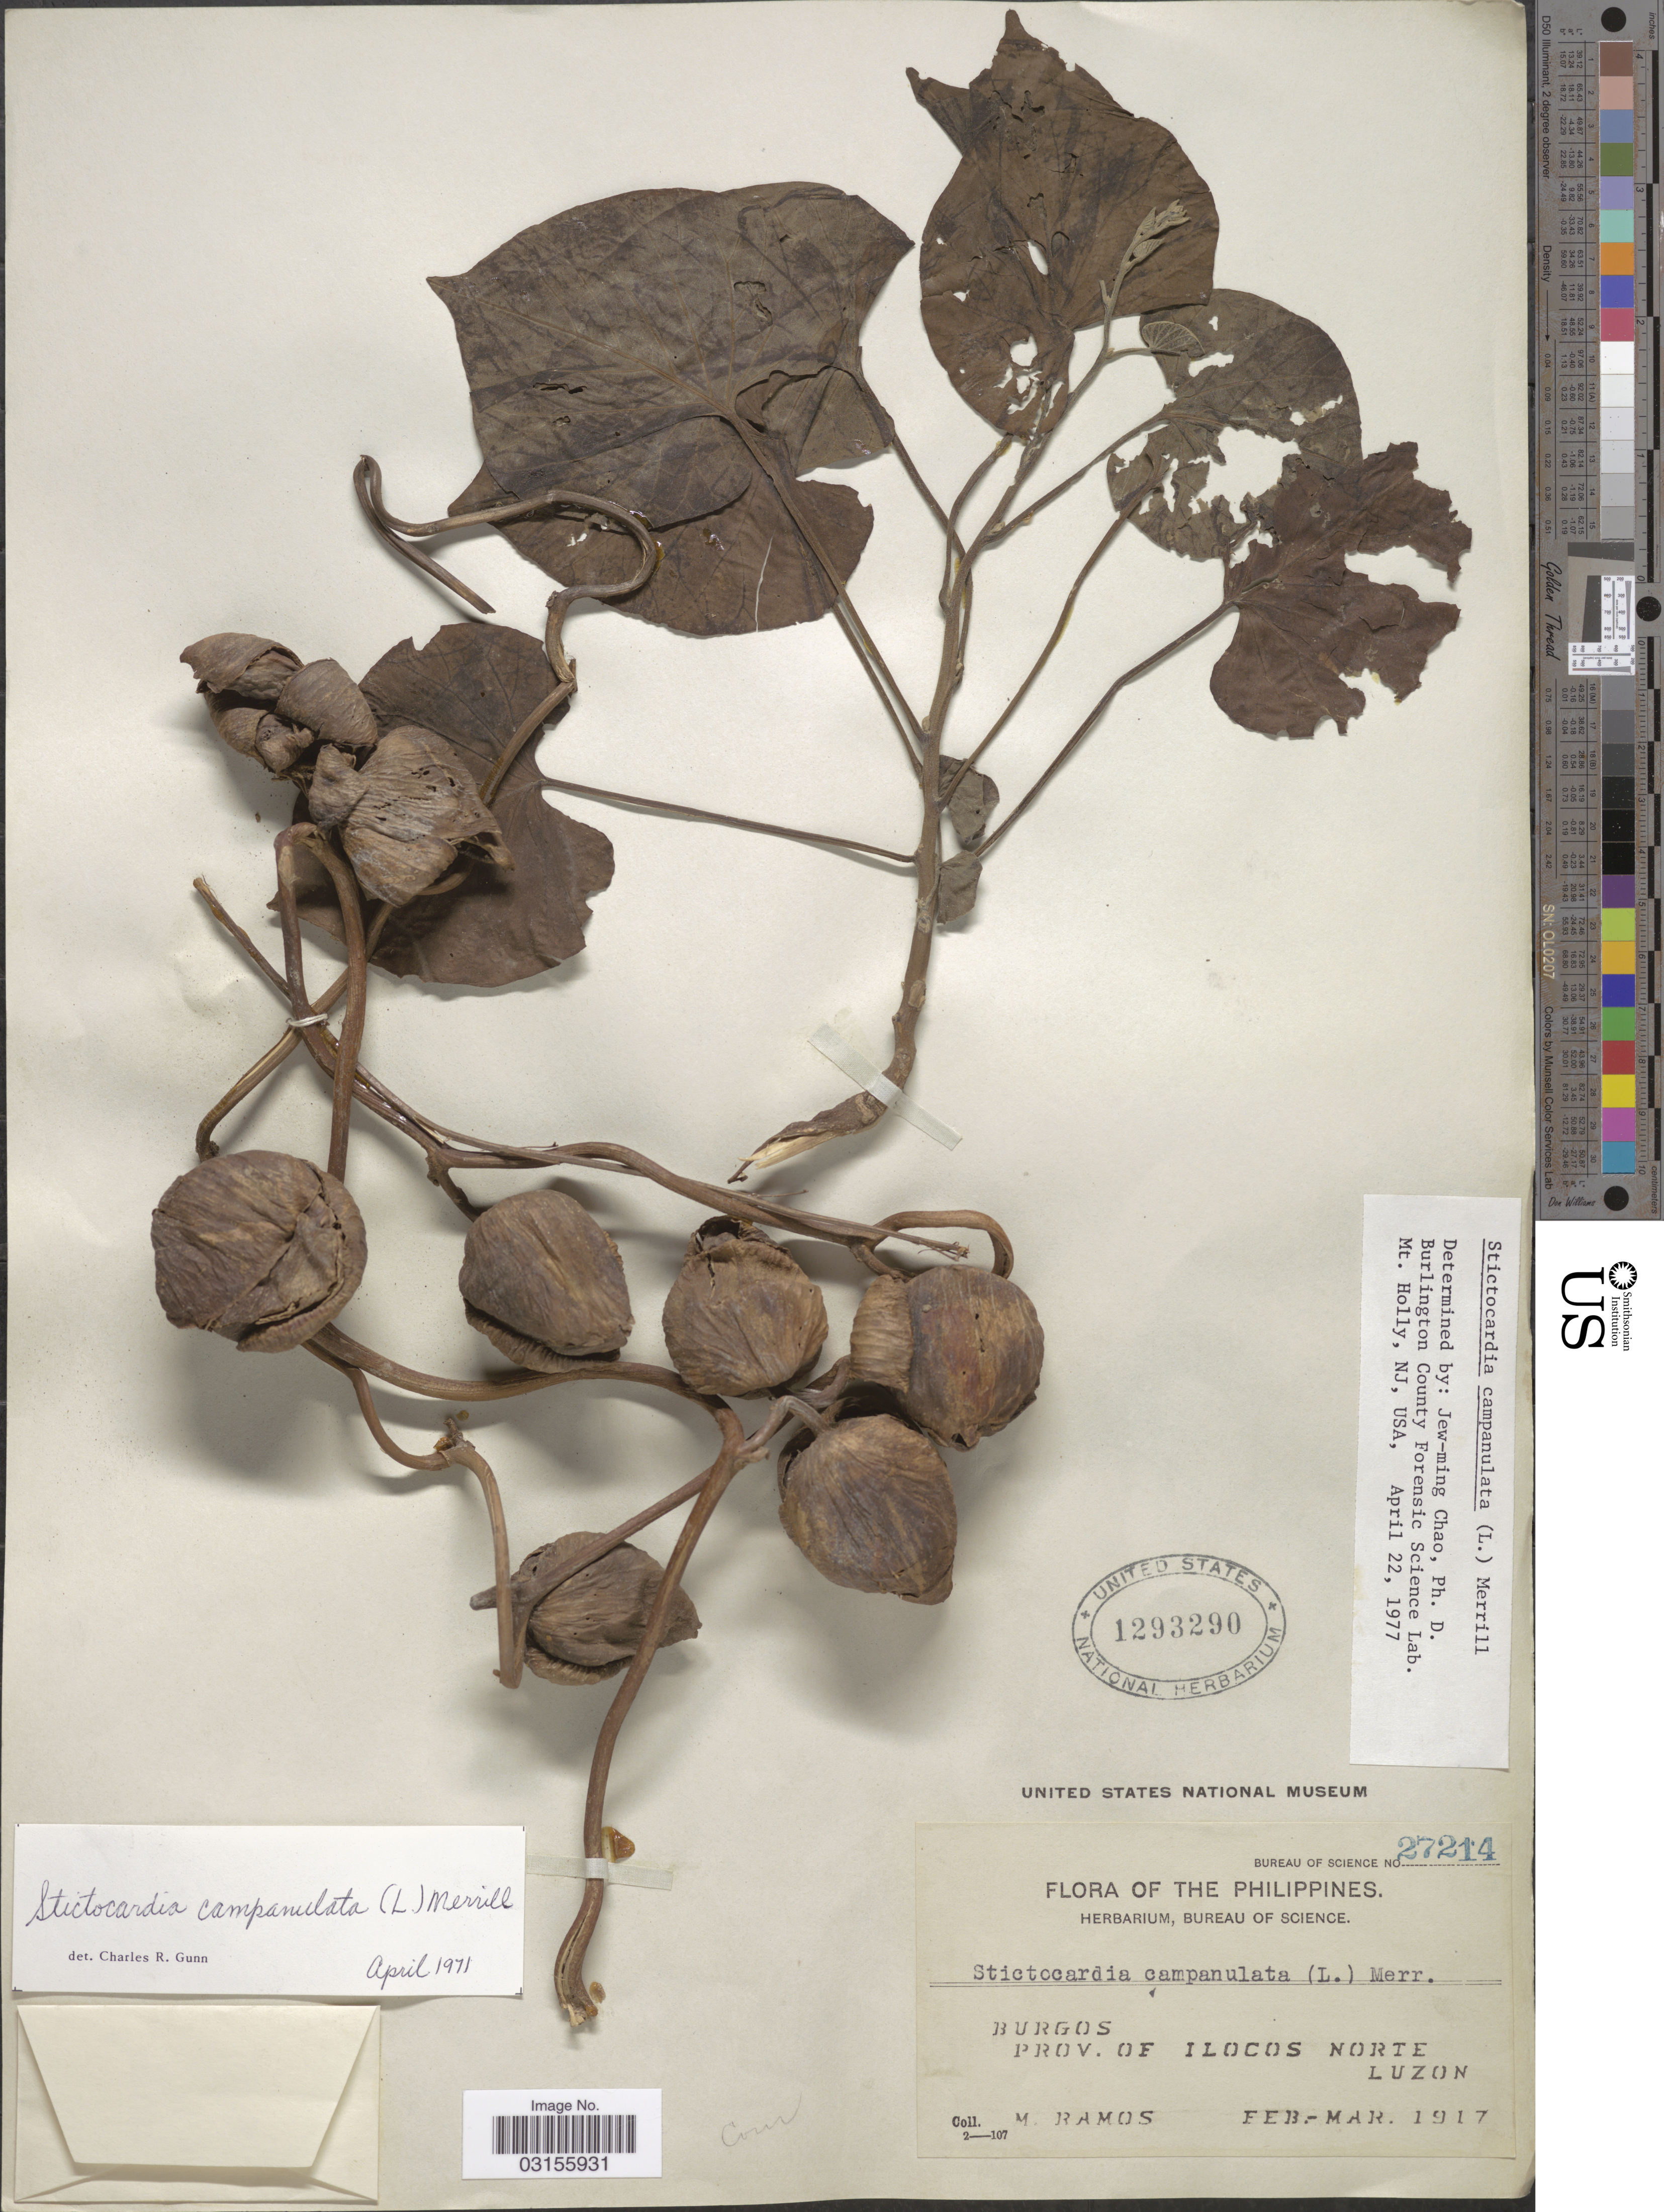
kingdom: Plantae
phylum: Tracheophyta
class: Magnoliopsida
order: Solanales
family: Convolvulaceae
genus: Stictocardia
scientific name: Stictocardia campanulata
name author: Merr.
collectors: M. Ramos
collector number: Bureau of Science 27214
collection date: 1917-02/1917-03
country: Philippines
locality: Burgos Prov. of Ilocos Norte Luzon.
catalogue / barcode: US 1293290